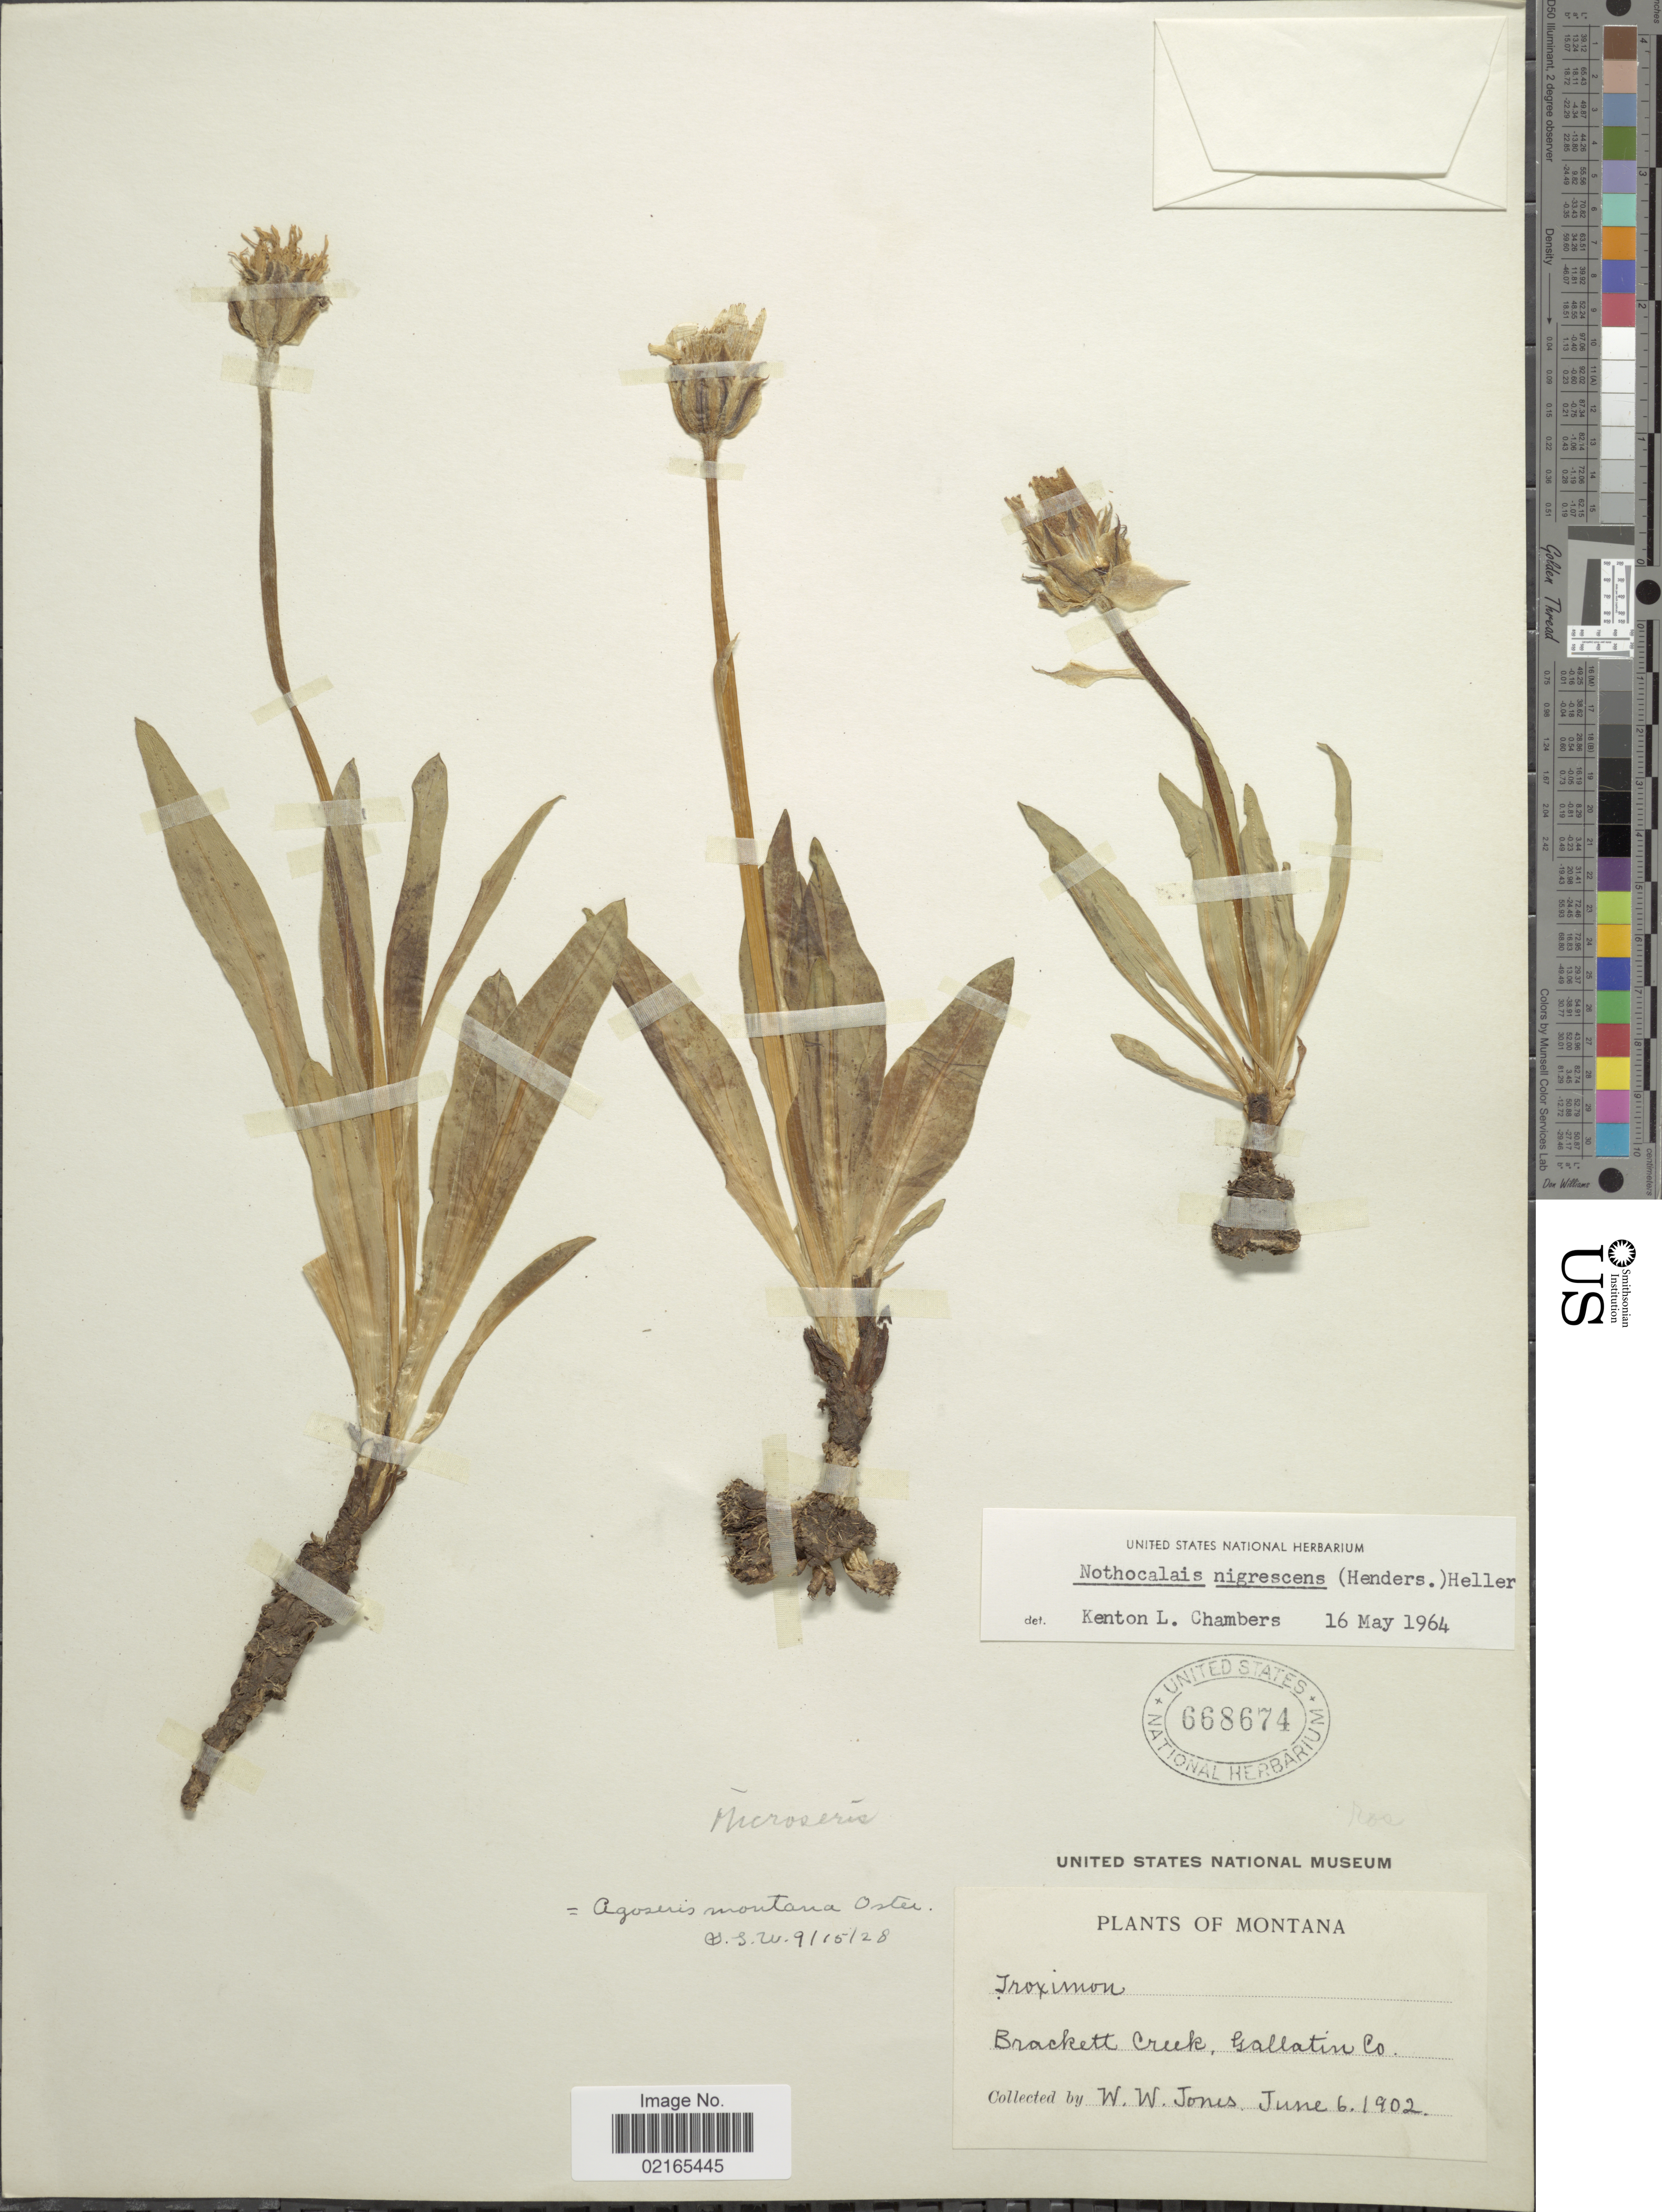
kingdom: Plantae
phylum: Tracheophyta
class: Magnoliopsida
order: Asterales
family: Asteraceae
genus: Nothocalais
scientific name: Nothocalais nigrescens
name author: (L.F. Hend.) A. Heller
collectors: W. W. Jones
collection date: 1902-06-06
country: United States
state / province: Montana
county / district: Gallatin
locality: Brackett Creek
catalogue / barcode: US 668674